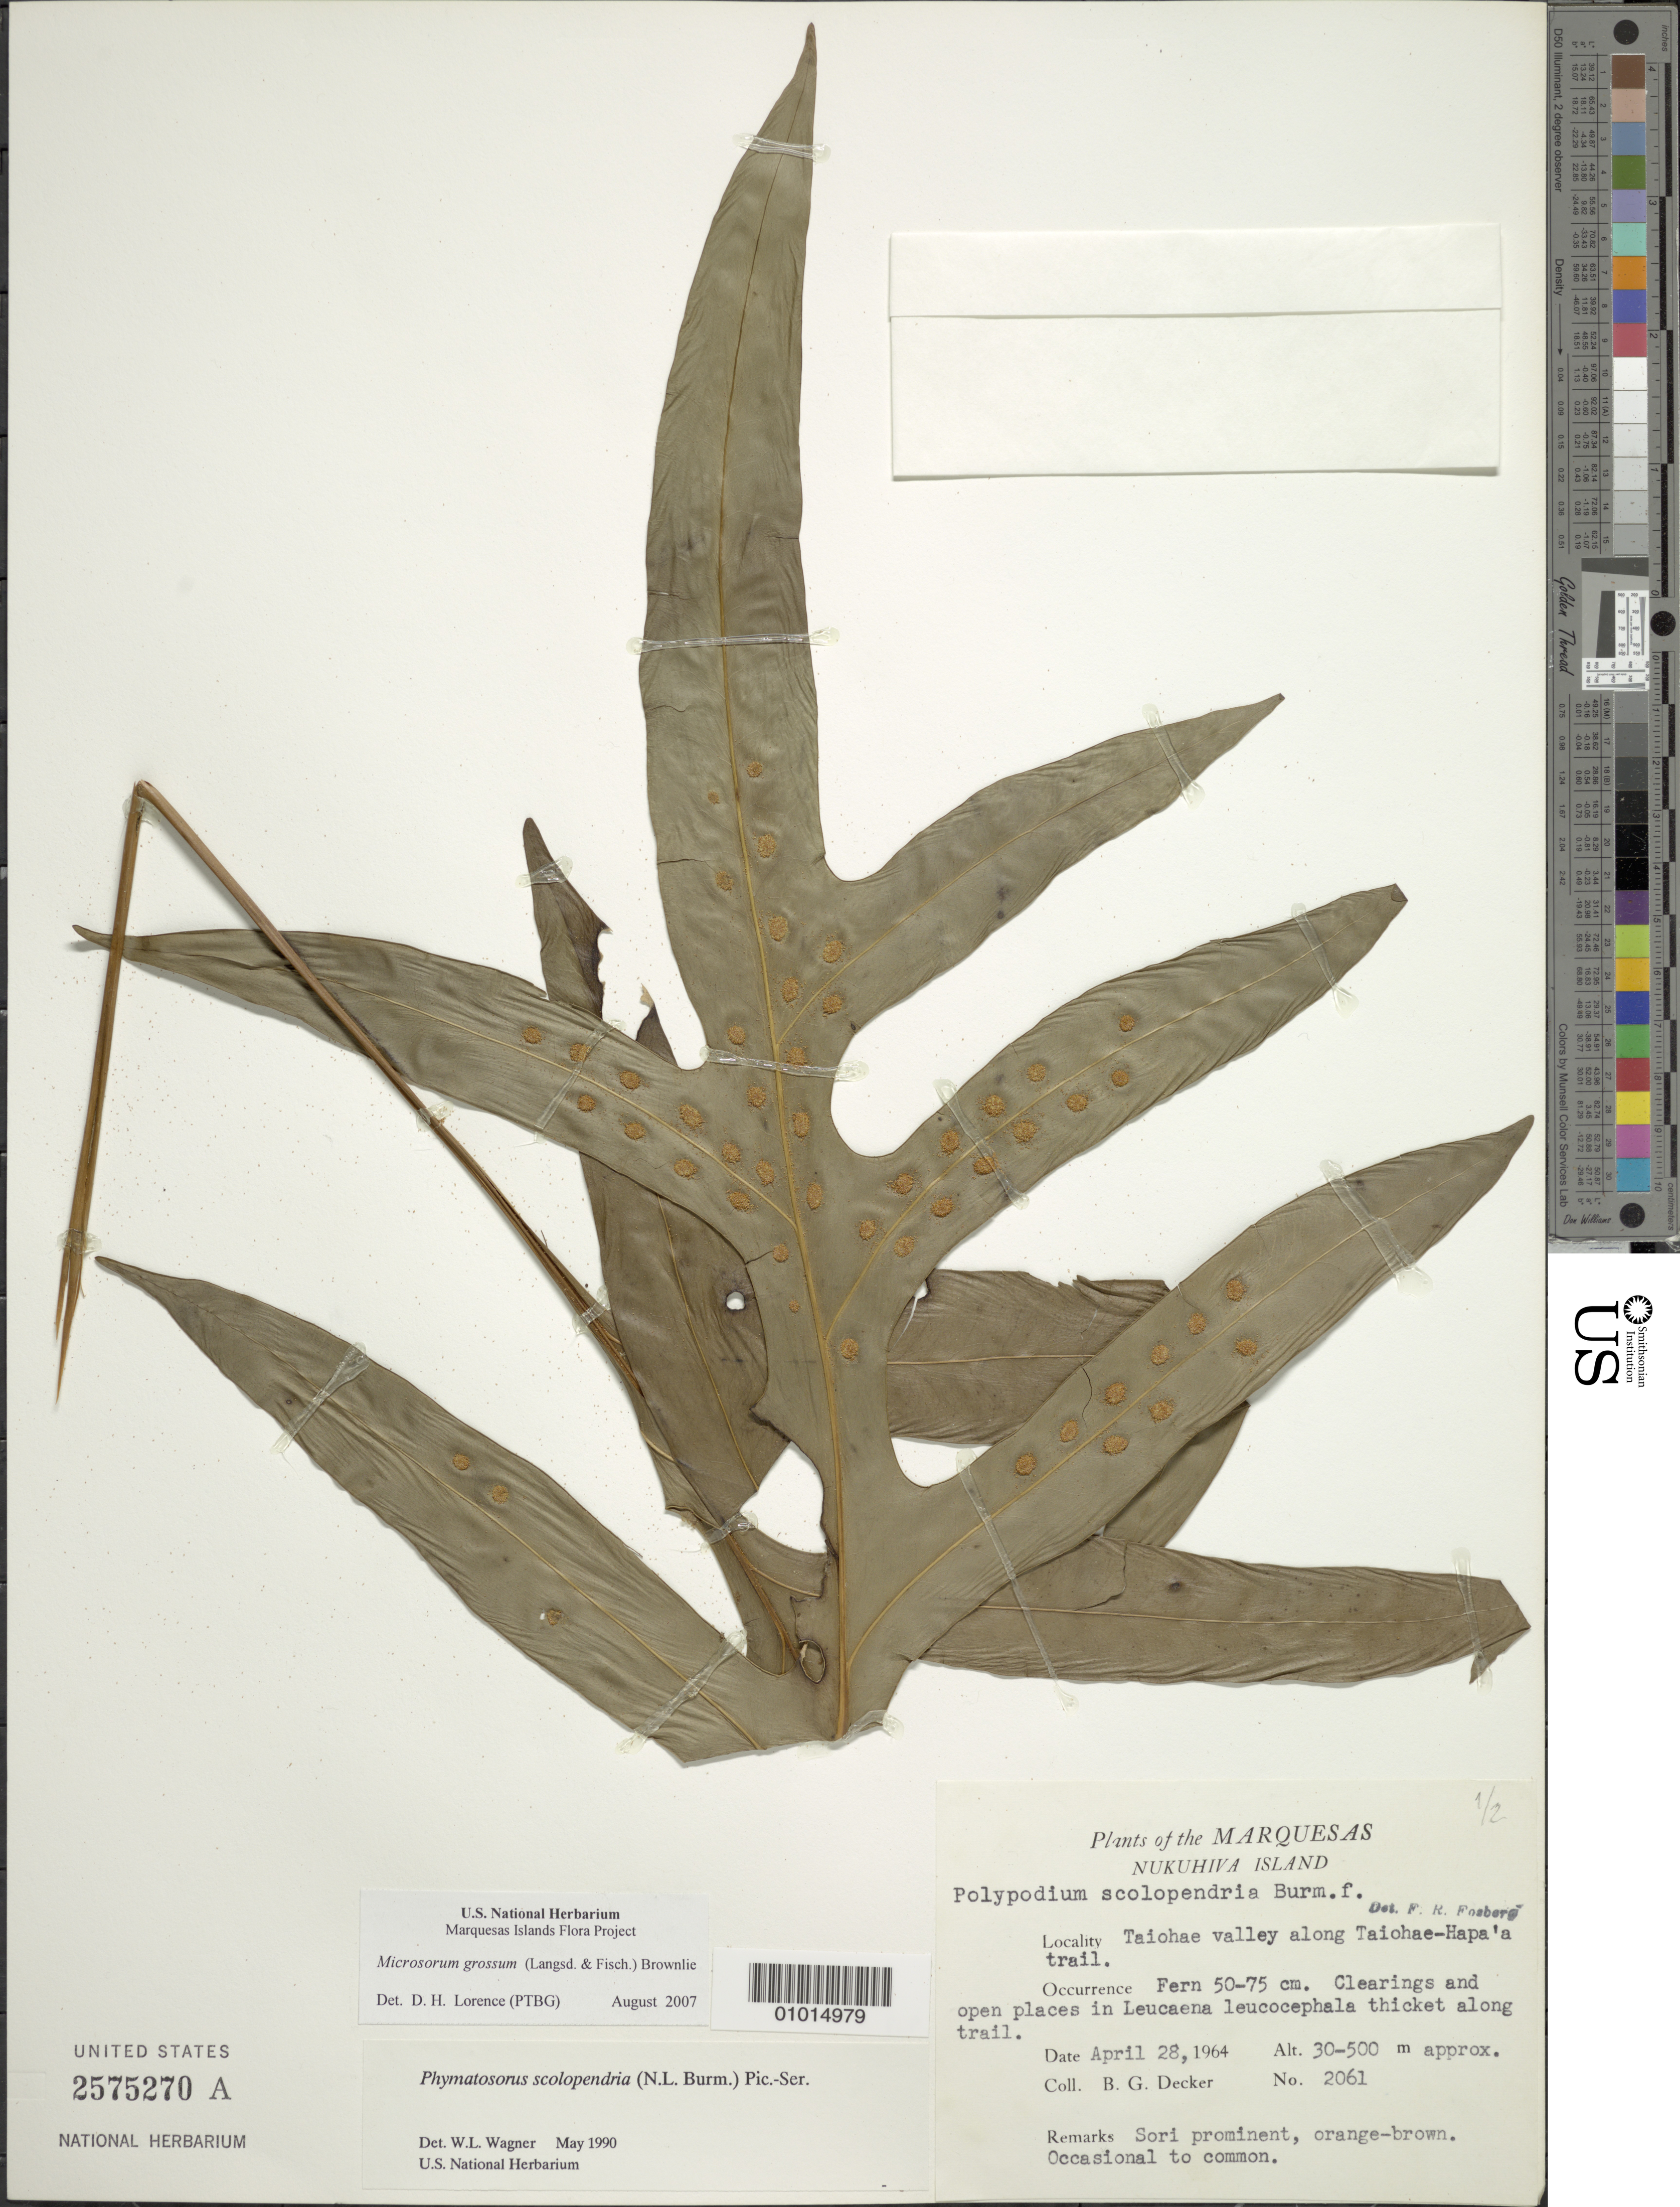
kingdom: Plantae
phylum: Tracheophyta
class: Polypodiopsida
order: Polypodiales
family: Polypodiaceae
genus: Microsorum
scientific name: Microsorum grossum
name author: (Langsd. & Fisch.) S.B. Andrews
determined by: Lorence, David H., (PTBG), National Tropical Botanical Garden (UNITED STATES)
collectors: B. G. Decker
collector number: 2061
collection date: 1964-04-28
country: French Polynesia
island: Nuku Hiva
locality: Taiohae Valley along Taiohae-Hapa'a Trail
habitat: Clearings and open places in Leucaena leucocephala thicket along trail; occasional to common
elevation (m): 20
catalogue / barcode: US 2575270A